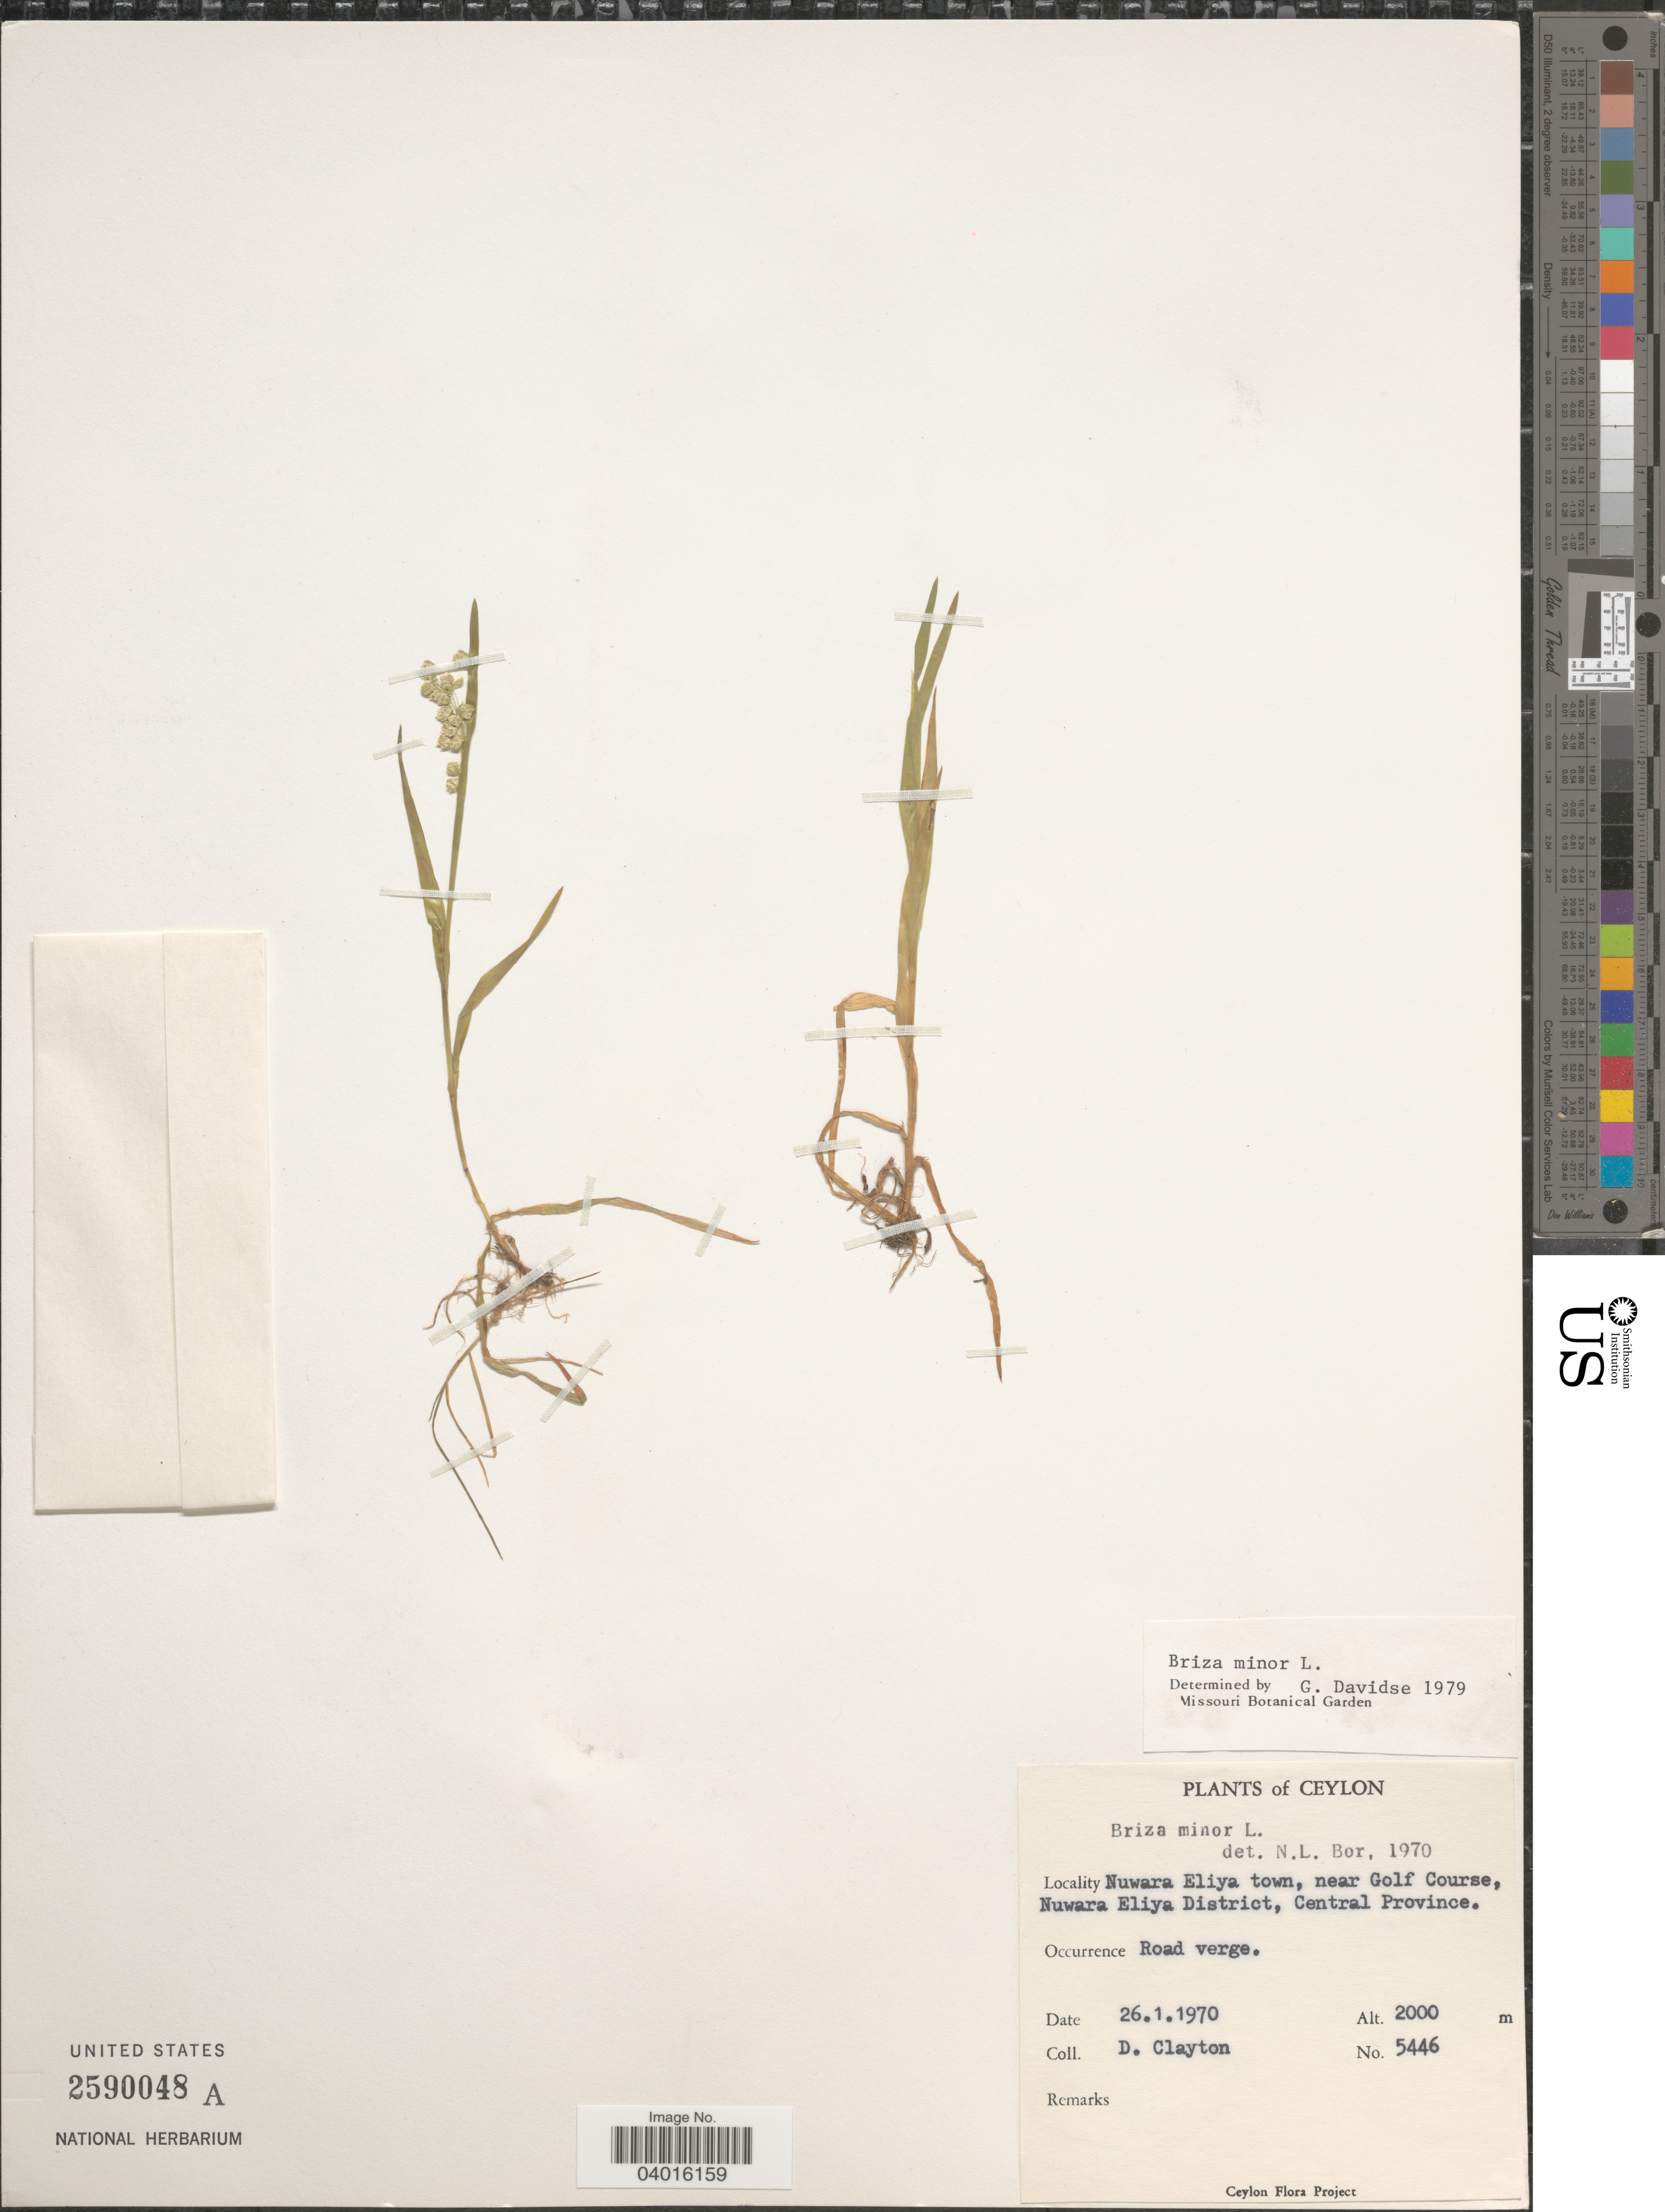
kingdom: Plantae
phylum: Tracheophyta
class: Liliopsida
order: Poales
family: Poaceae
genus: Briza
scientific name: Briza minor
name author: L.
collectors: D. Clayton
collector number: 5446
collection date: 1970-01-26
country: Sri Lanka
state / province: Central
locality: Ceylon. Nuwara Eliya town, near Golf Course, Nuwara Eliya District.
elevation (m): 2000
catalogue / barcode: US 2590048A